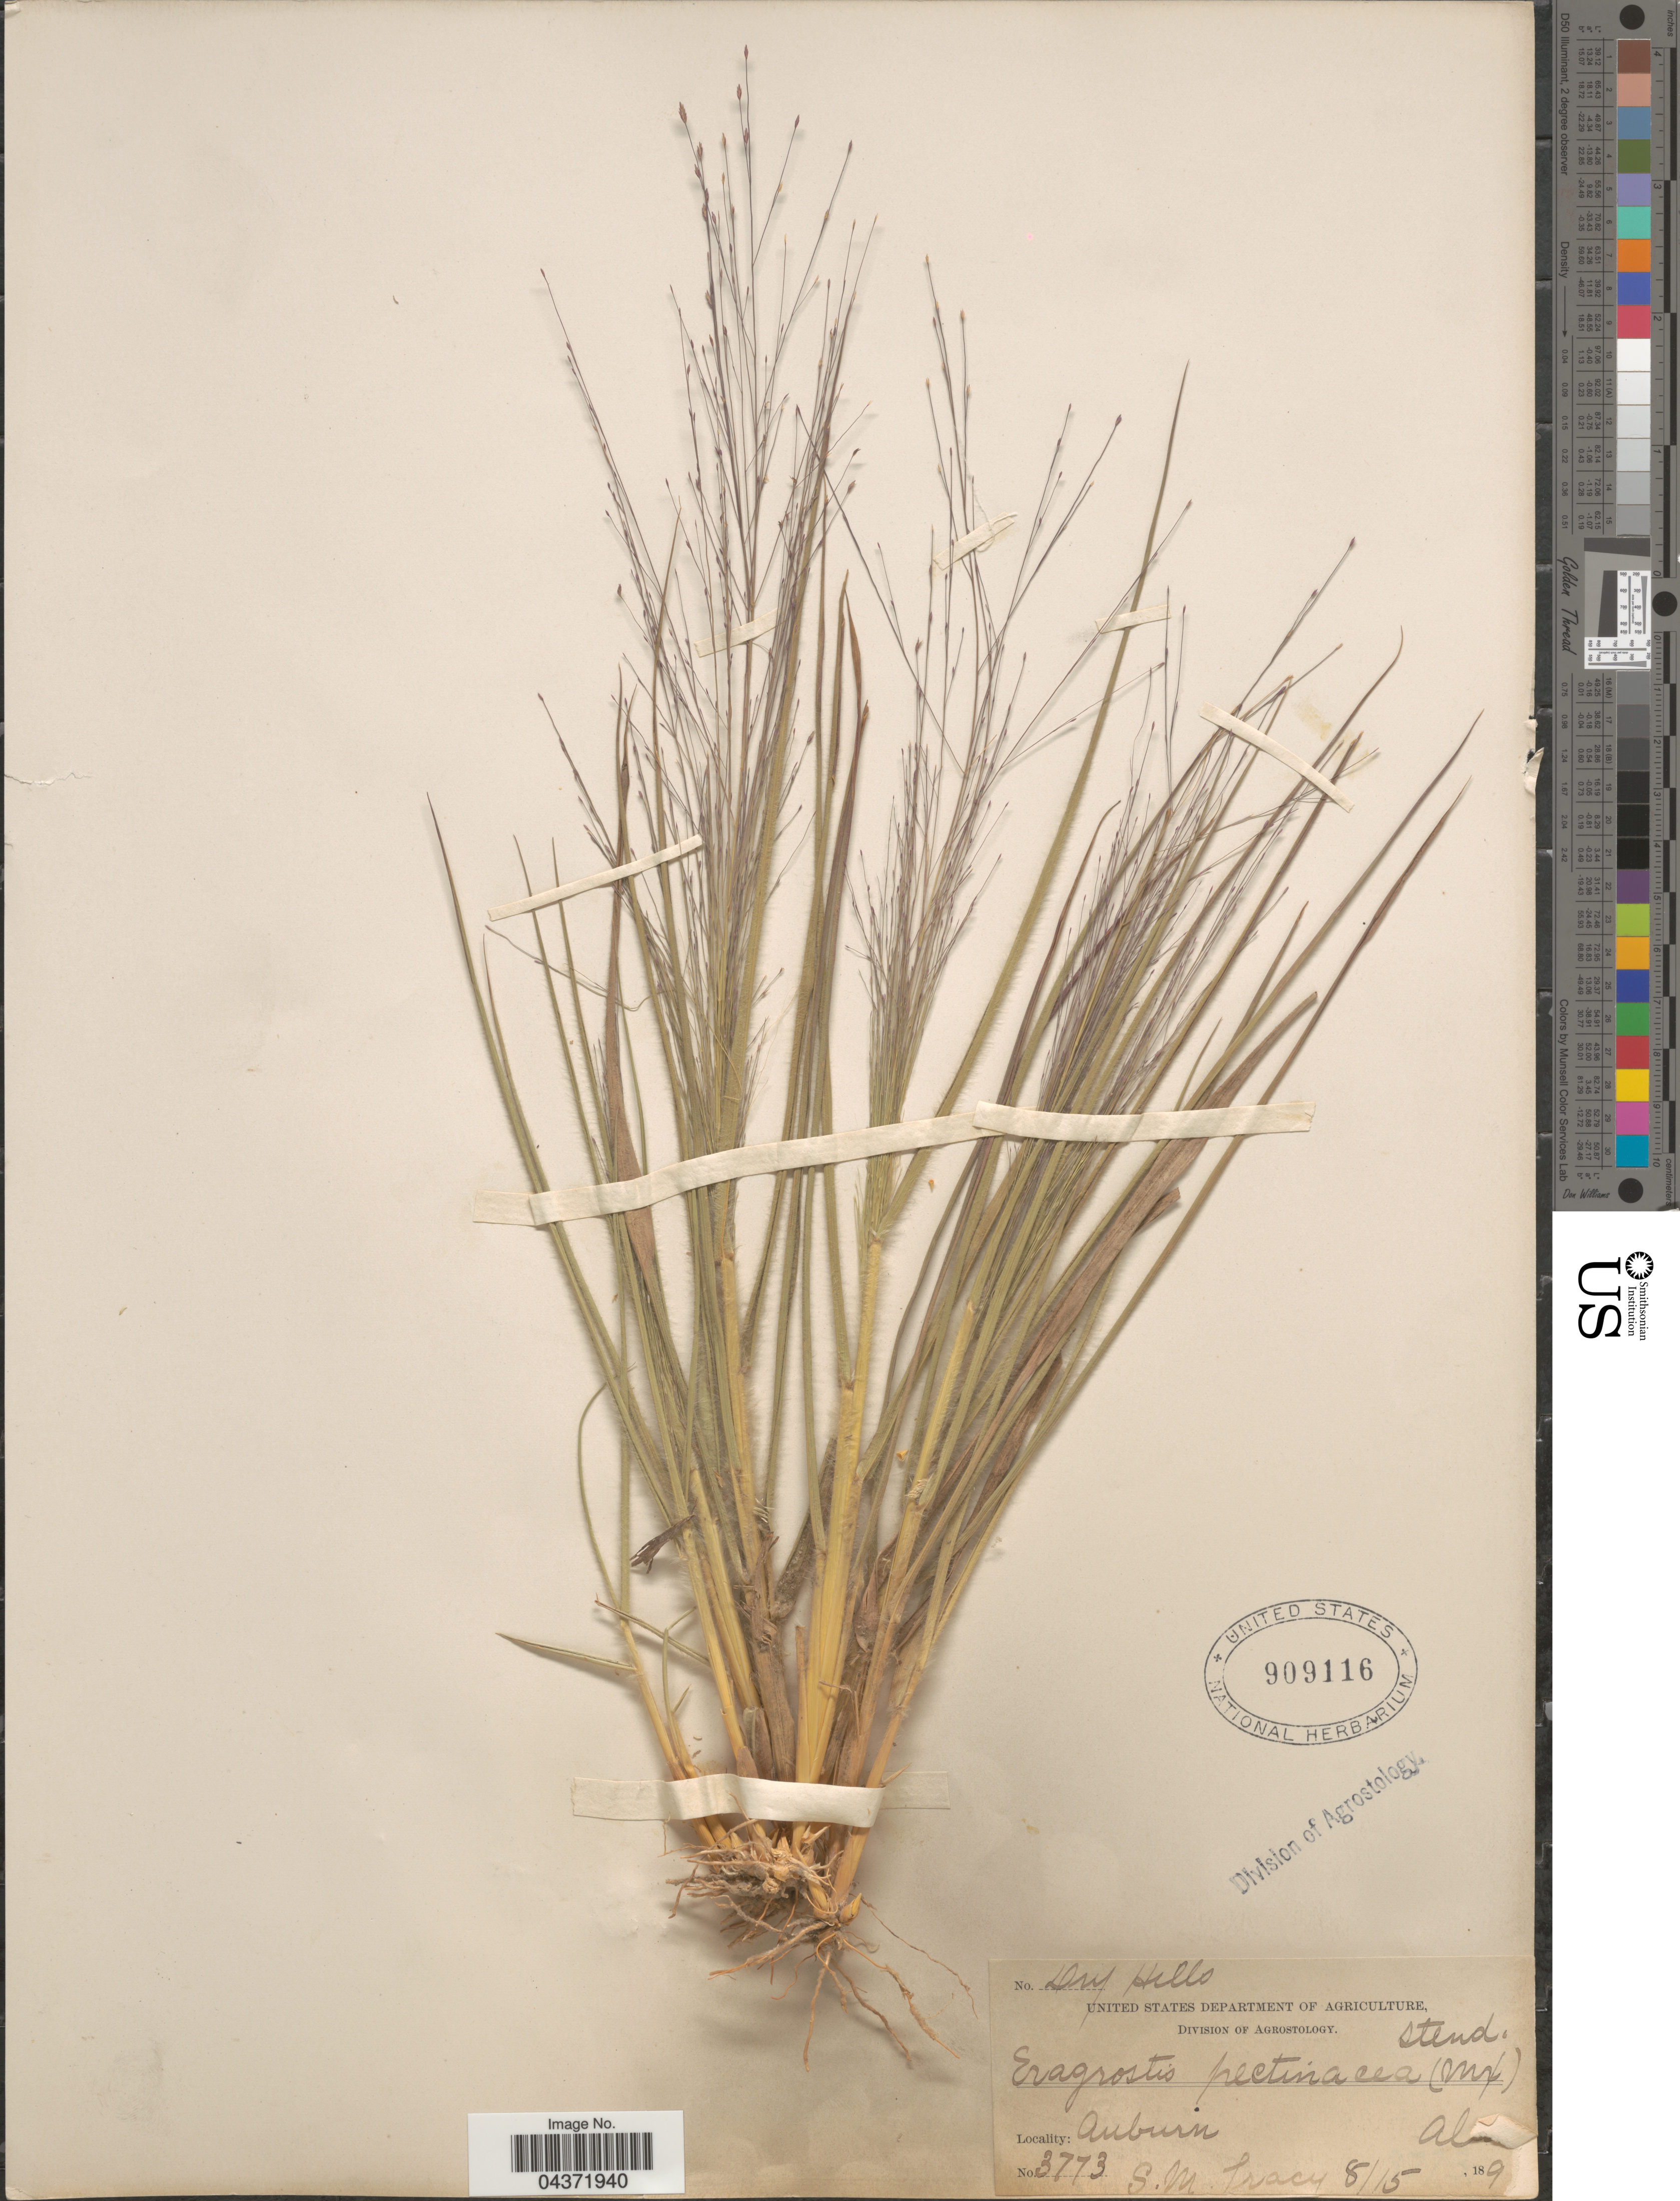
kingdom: Plantae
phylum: Tracheophyta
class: Liliopsida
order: Poales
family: Poaceae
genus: Eragrostis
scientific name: Eragrostis spectabilis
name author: (Pursh) Steud.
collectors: S. M. Tracy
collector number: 3773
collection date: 1890-08-15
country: United States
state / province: Alabama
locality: Dry Hills. Auburn.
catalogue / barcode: US 909116